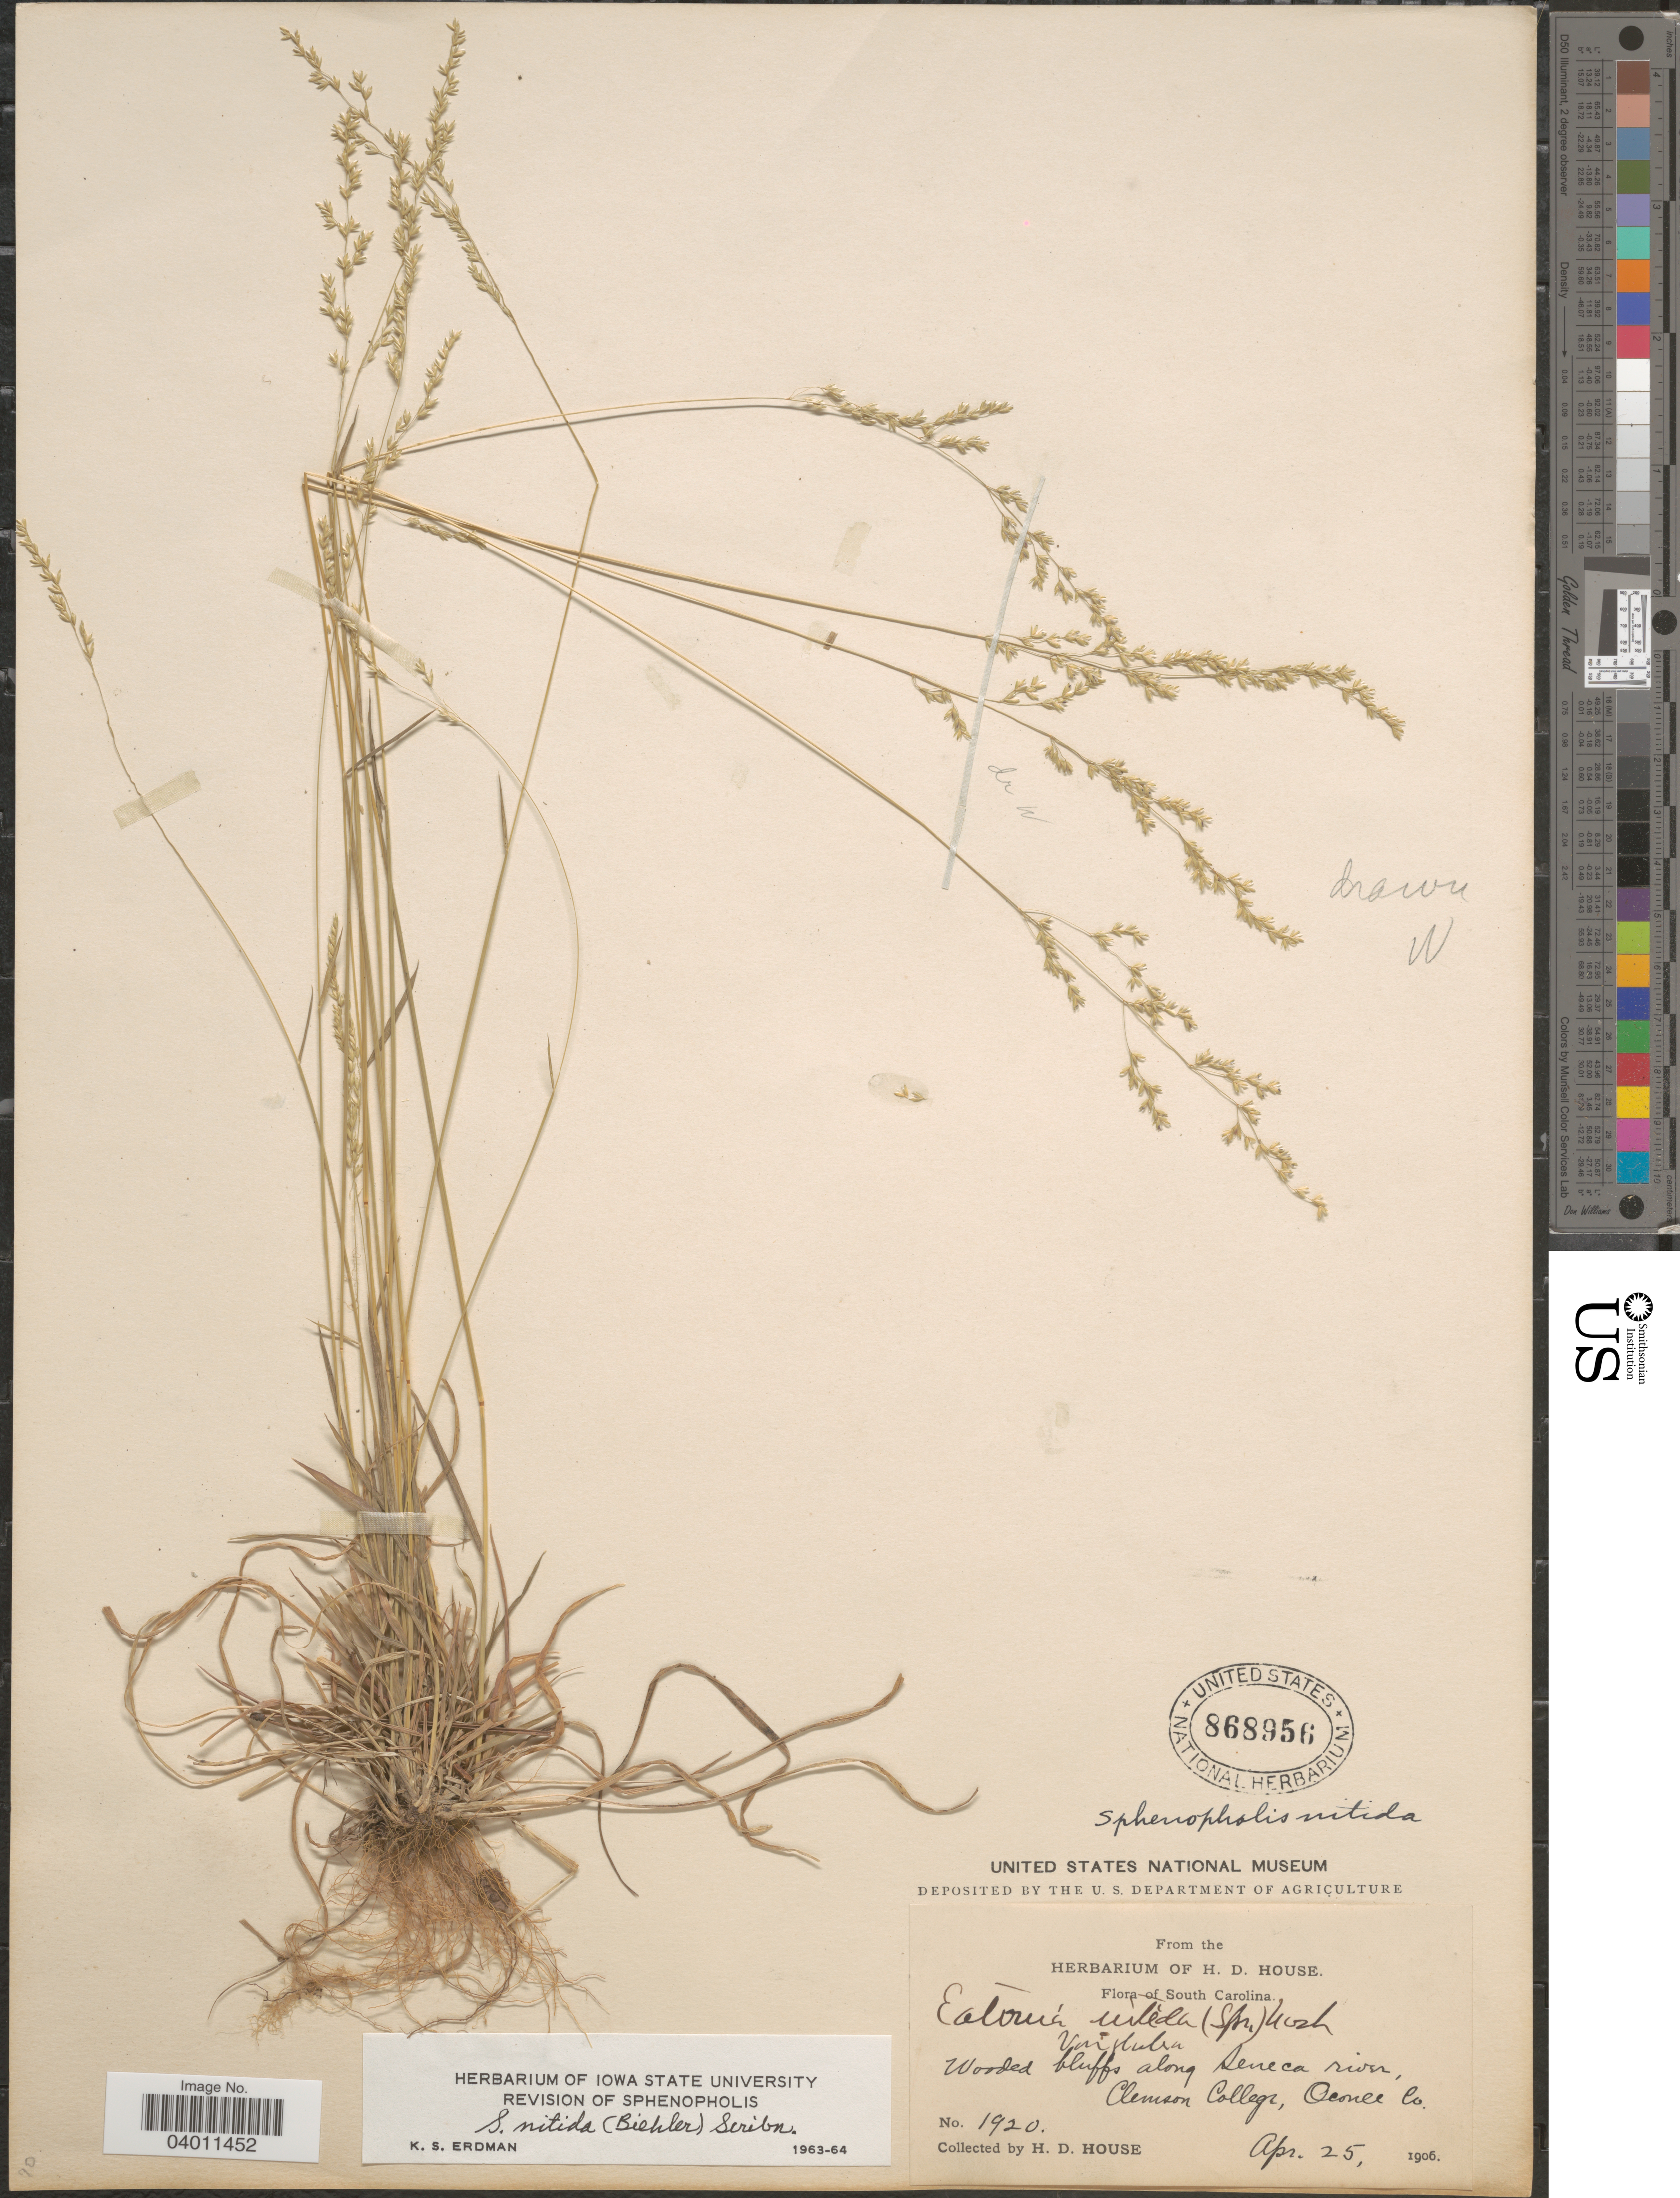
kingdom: Plantae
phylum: Tracheophyta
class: Liliopsida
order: Poales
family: Poaceae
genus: Sphenopholis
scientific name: Sphenopholis nitida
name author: (Biehler) Scribn.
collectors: H. D. House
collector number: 1920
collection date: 1906-04-25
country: United States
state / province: South Carolina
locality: Wooded bluffs along Seneca river, Clemson College, Oconee Co.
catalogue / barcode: US 868956